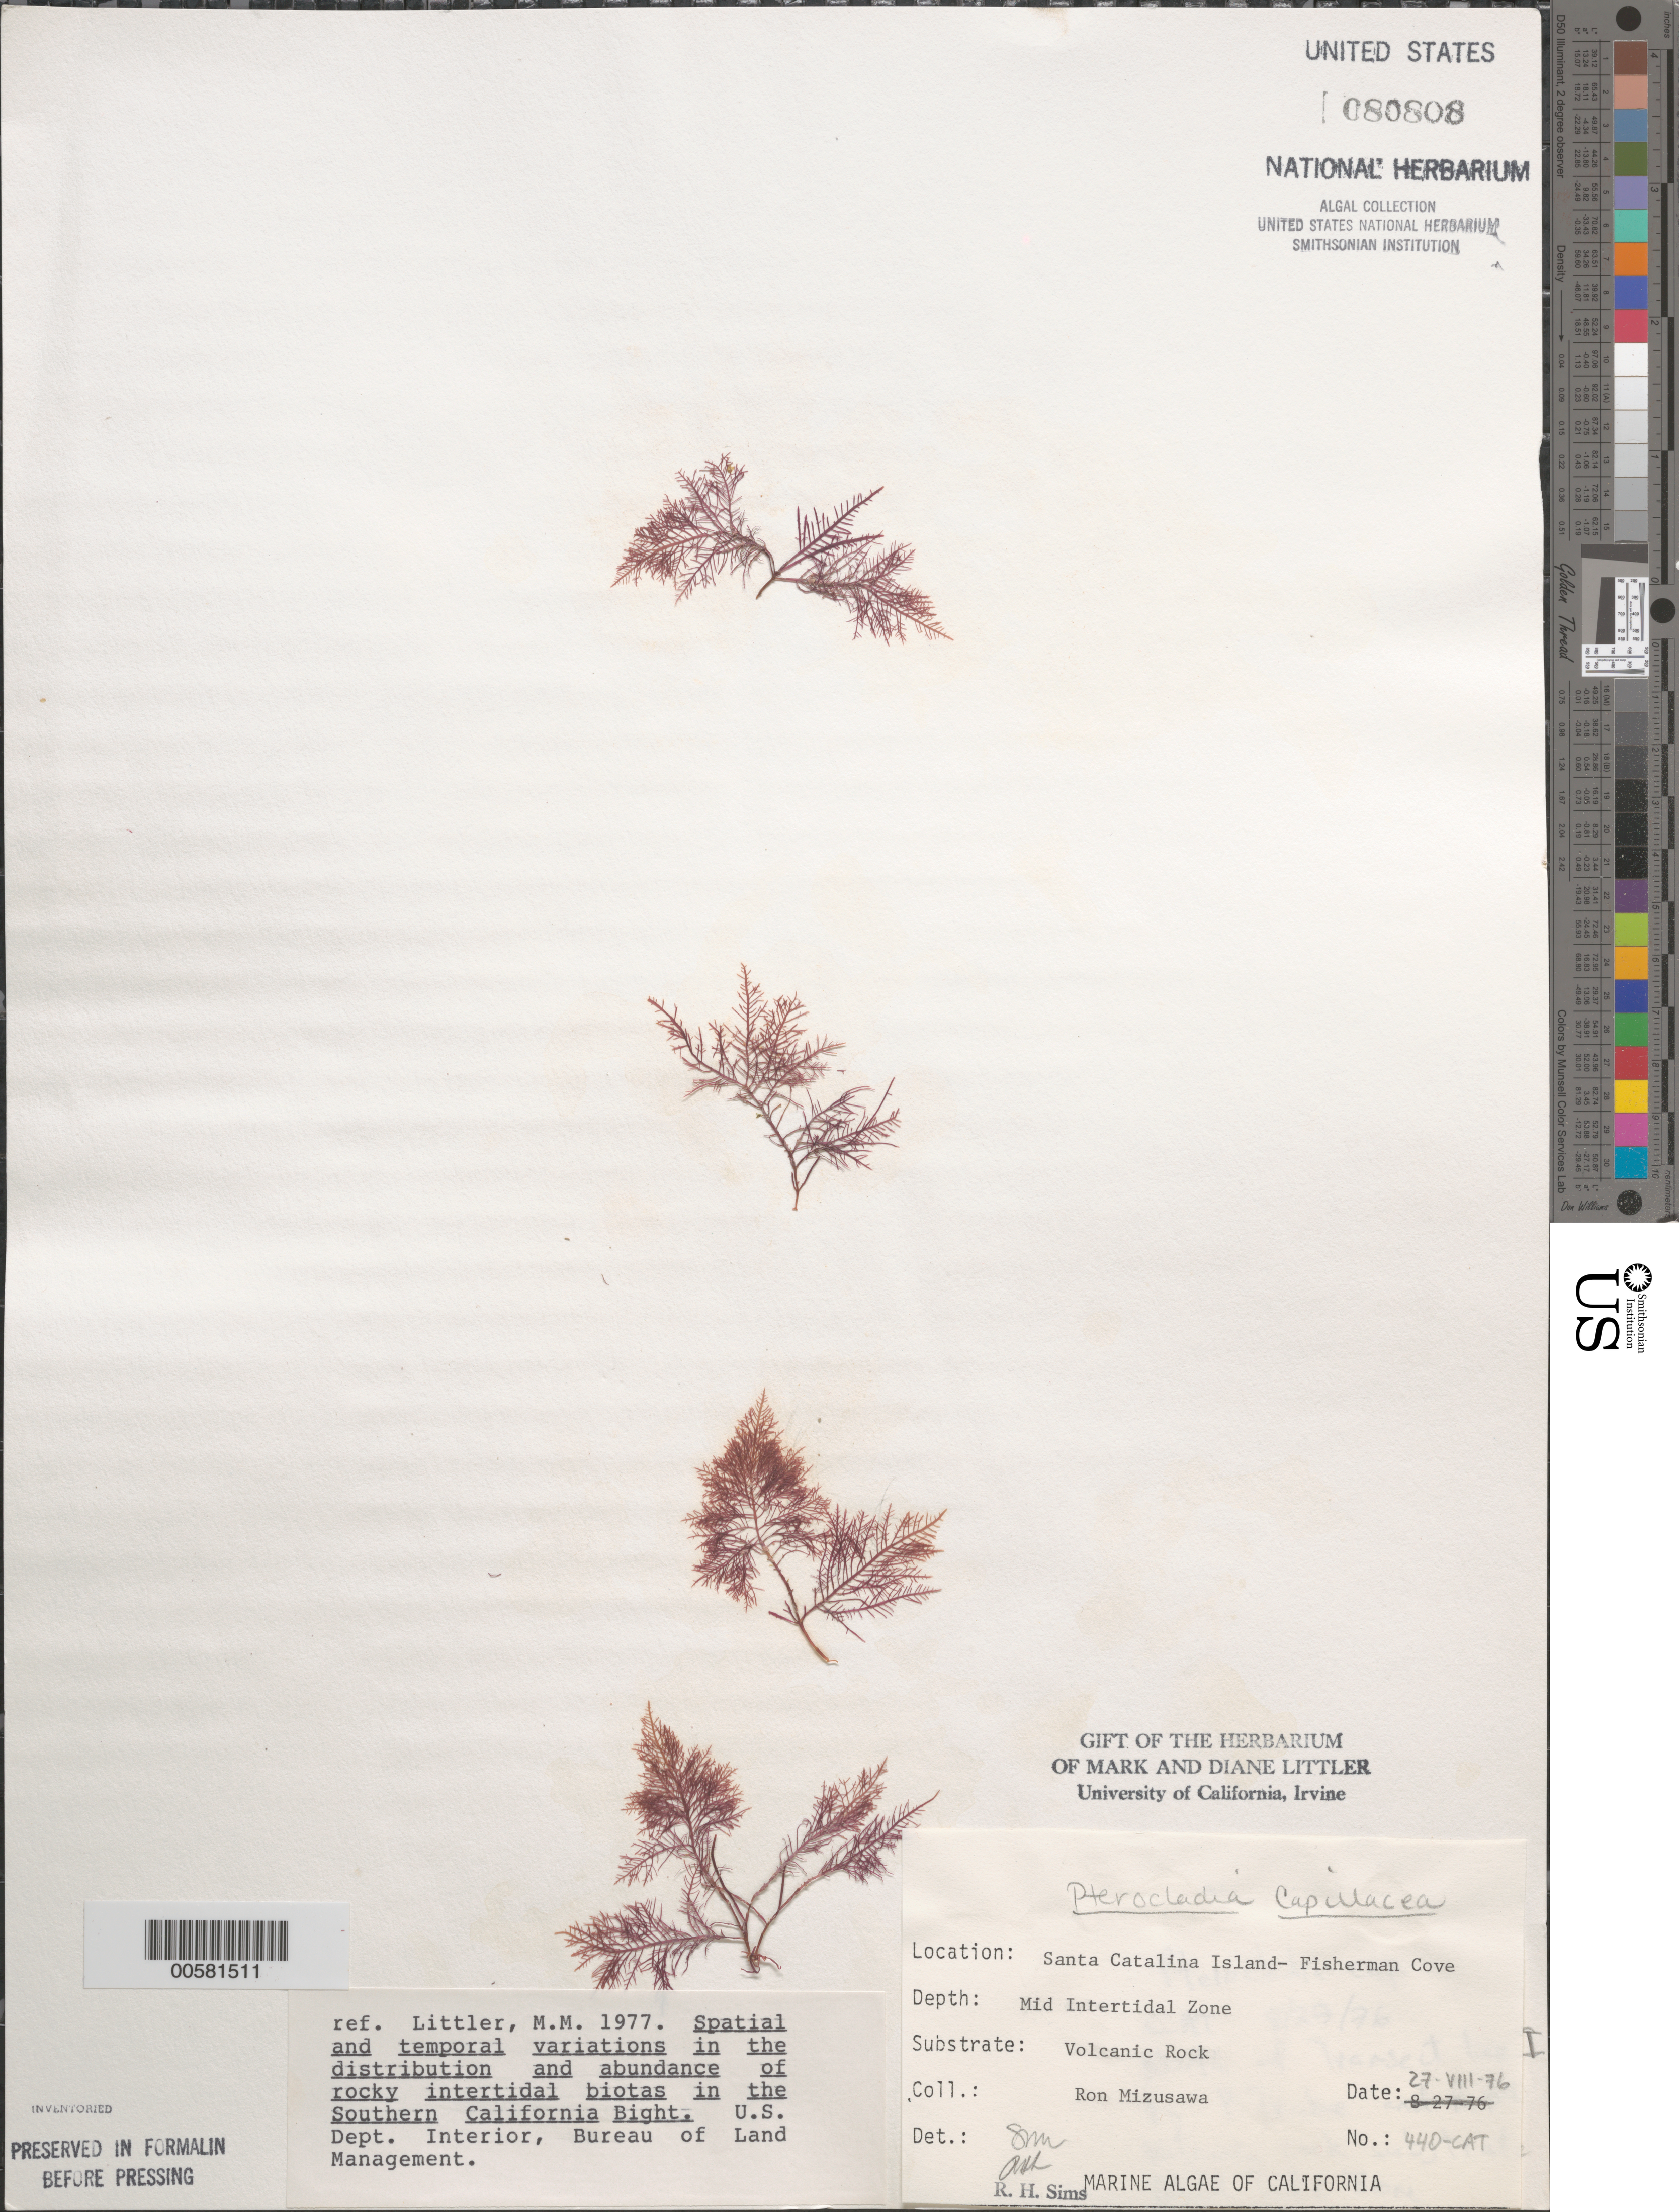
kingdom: Plantae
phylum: Rhodophyta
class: Florideophyceae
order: Gelidiales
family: Pterocladiaceae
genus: Pterocladiella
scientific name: Pterocladiella capillacea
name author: (S.G. Gmel.) Santelices & Hommers.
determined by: Algae name updating Project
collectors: R. Mizusawa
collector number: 440-cat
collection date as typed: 27 Aug 1976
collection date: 1976-08-27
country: United States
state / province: California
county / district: Los Angeles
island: Santa Catalina Island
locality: Fishermen Cove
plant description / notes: BLM-SOCALBIGHT Rocky Intertidal Survey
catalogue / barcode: US 80808